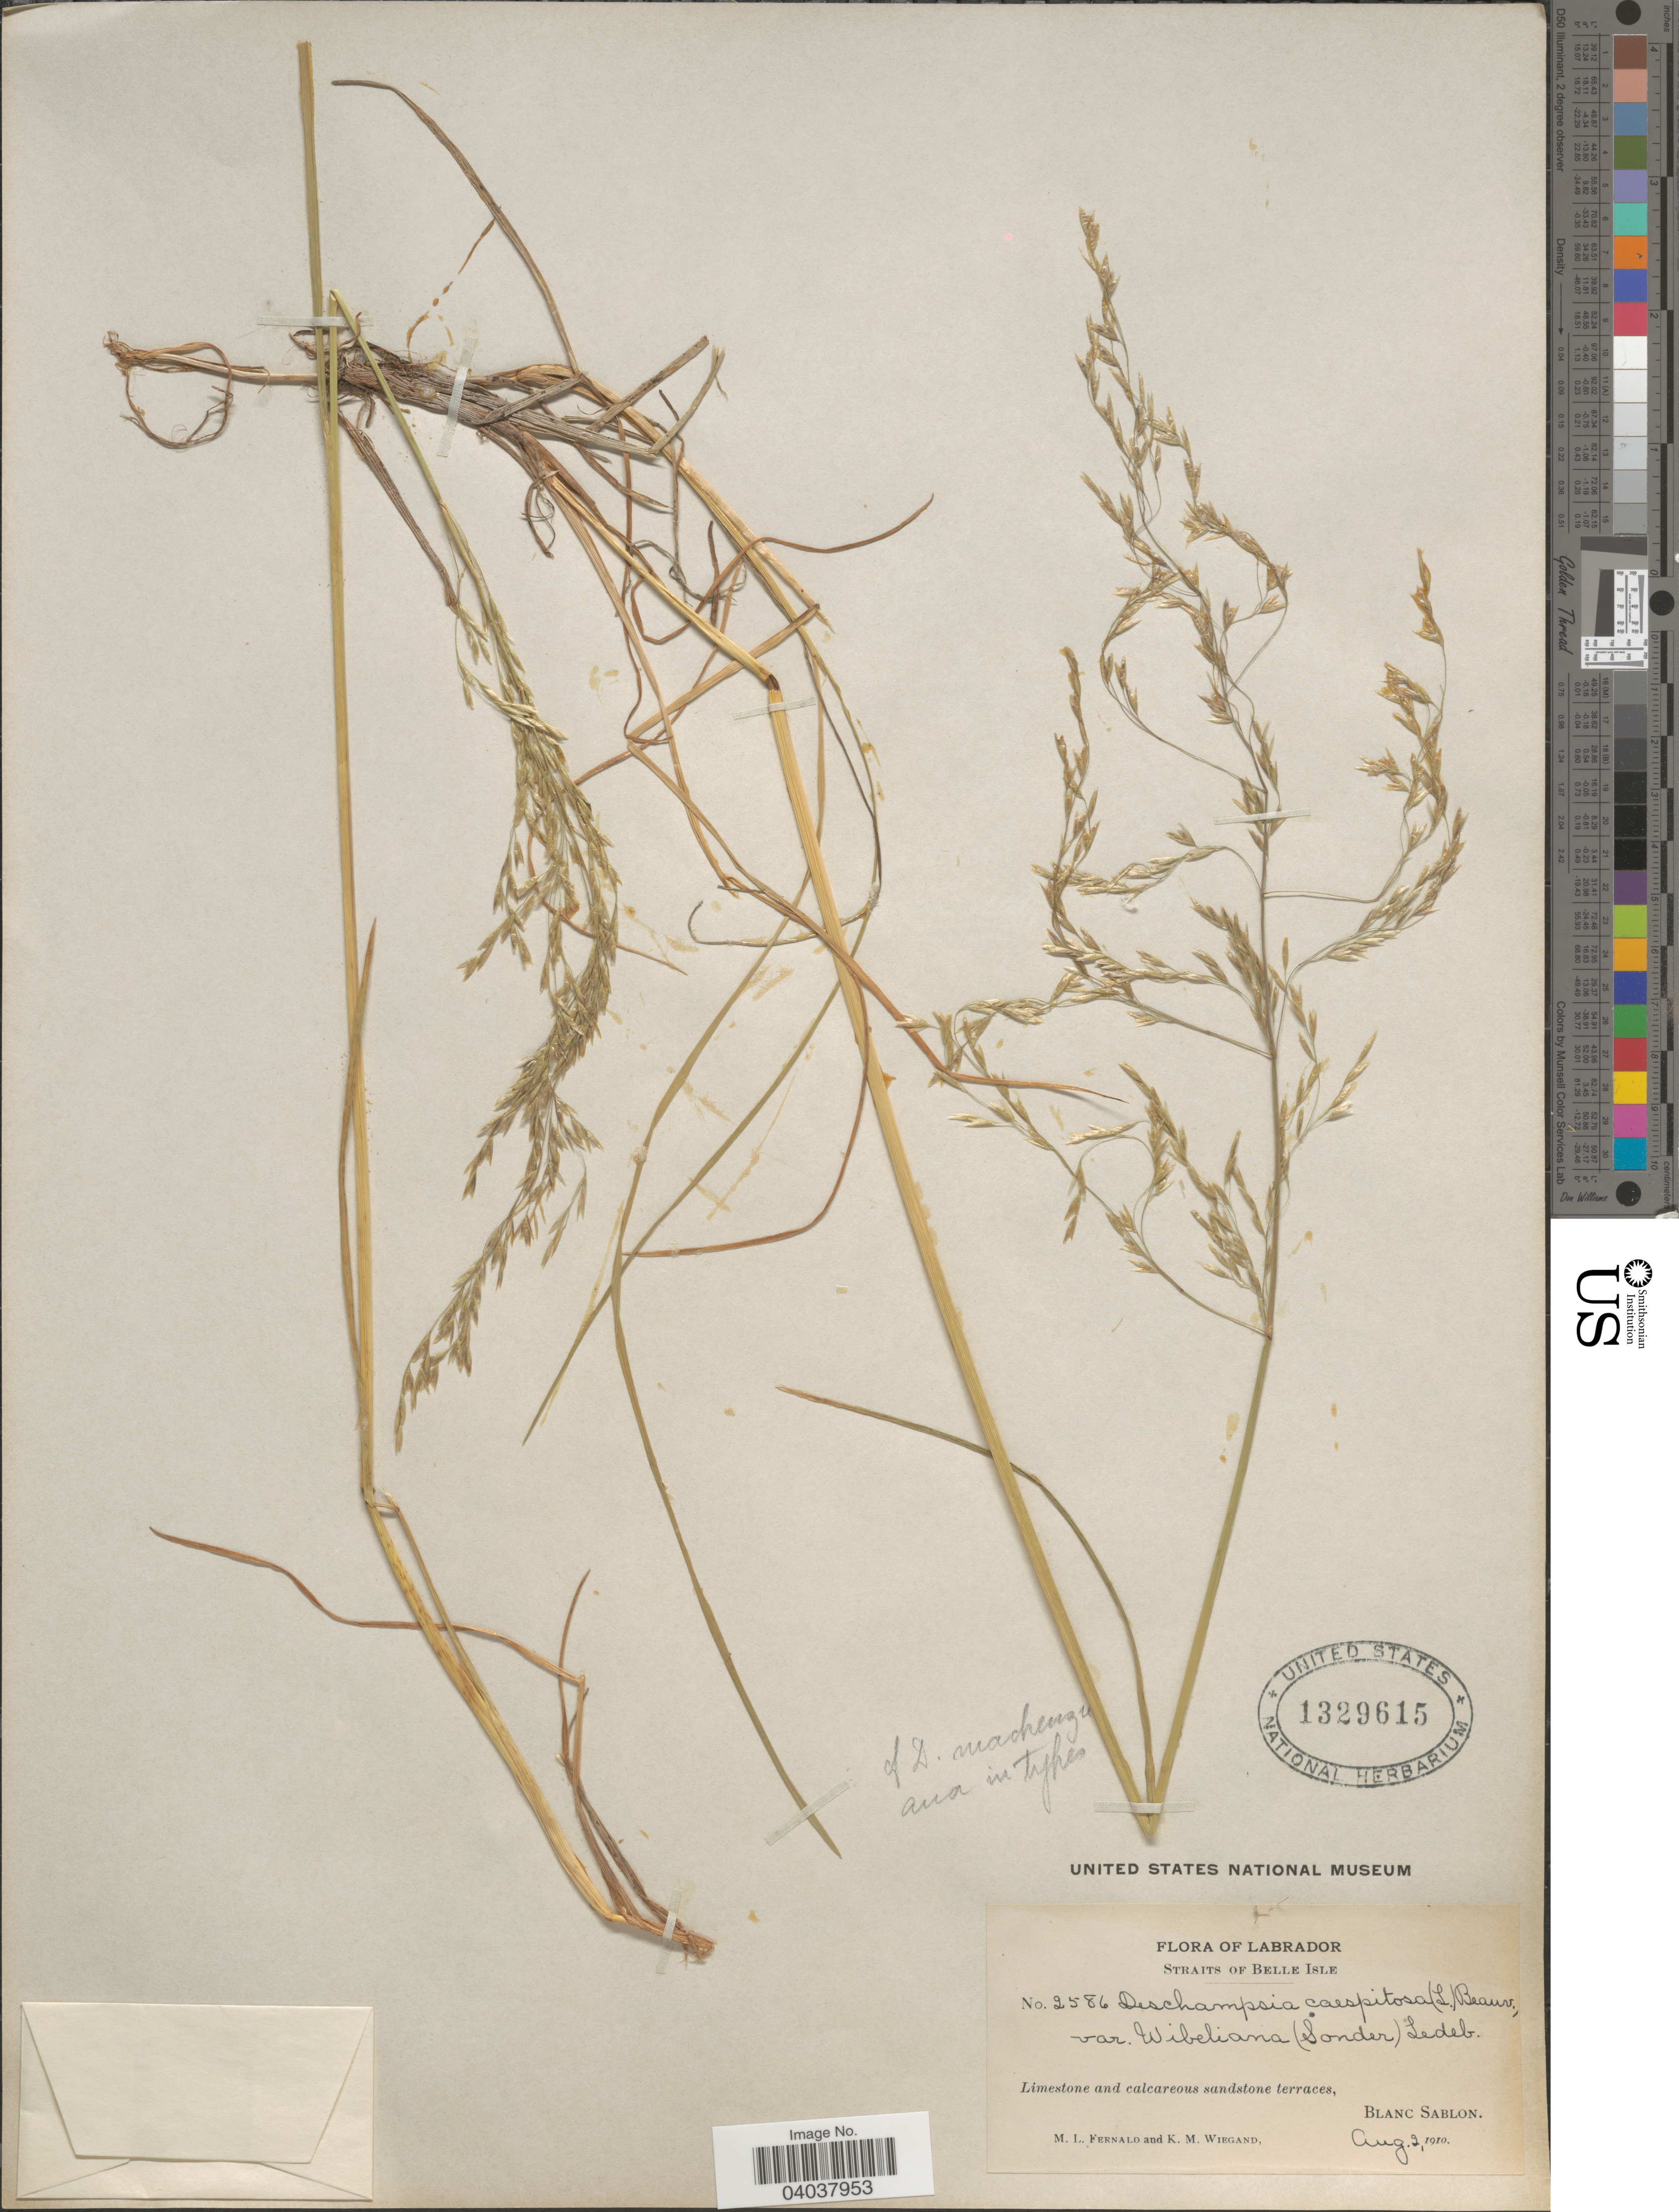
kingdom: Plantae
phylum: Tracheophyta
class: Liliopsida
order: Poales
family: Poaceae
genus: Deschampsia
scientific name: Deschampsia cespitosa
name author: (L.) P. Beauv.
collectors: M. L. Fernald & K. M. Wiegand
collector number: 2586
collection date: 1910-08-02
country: Canada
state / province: Newfoundland and Labrador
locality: Labrador. Straits of Belle Isle. Blanc Sablon.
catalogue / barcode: US 1329615